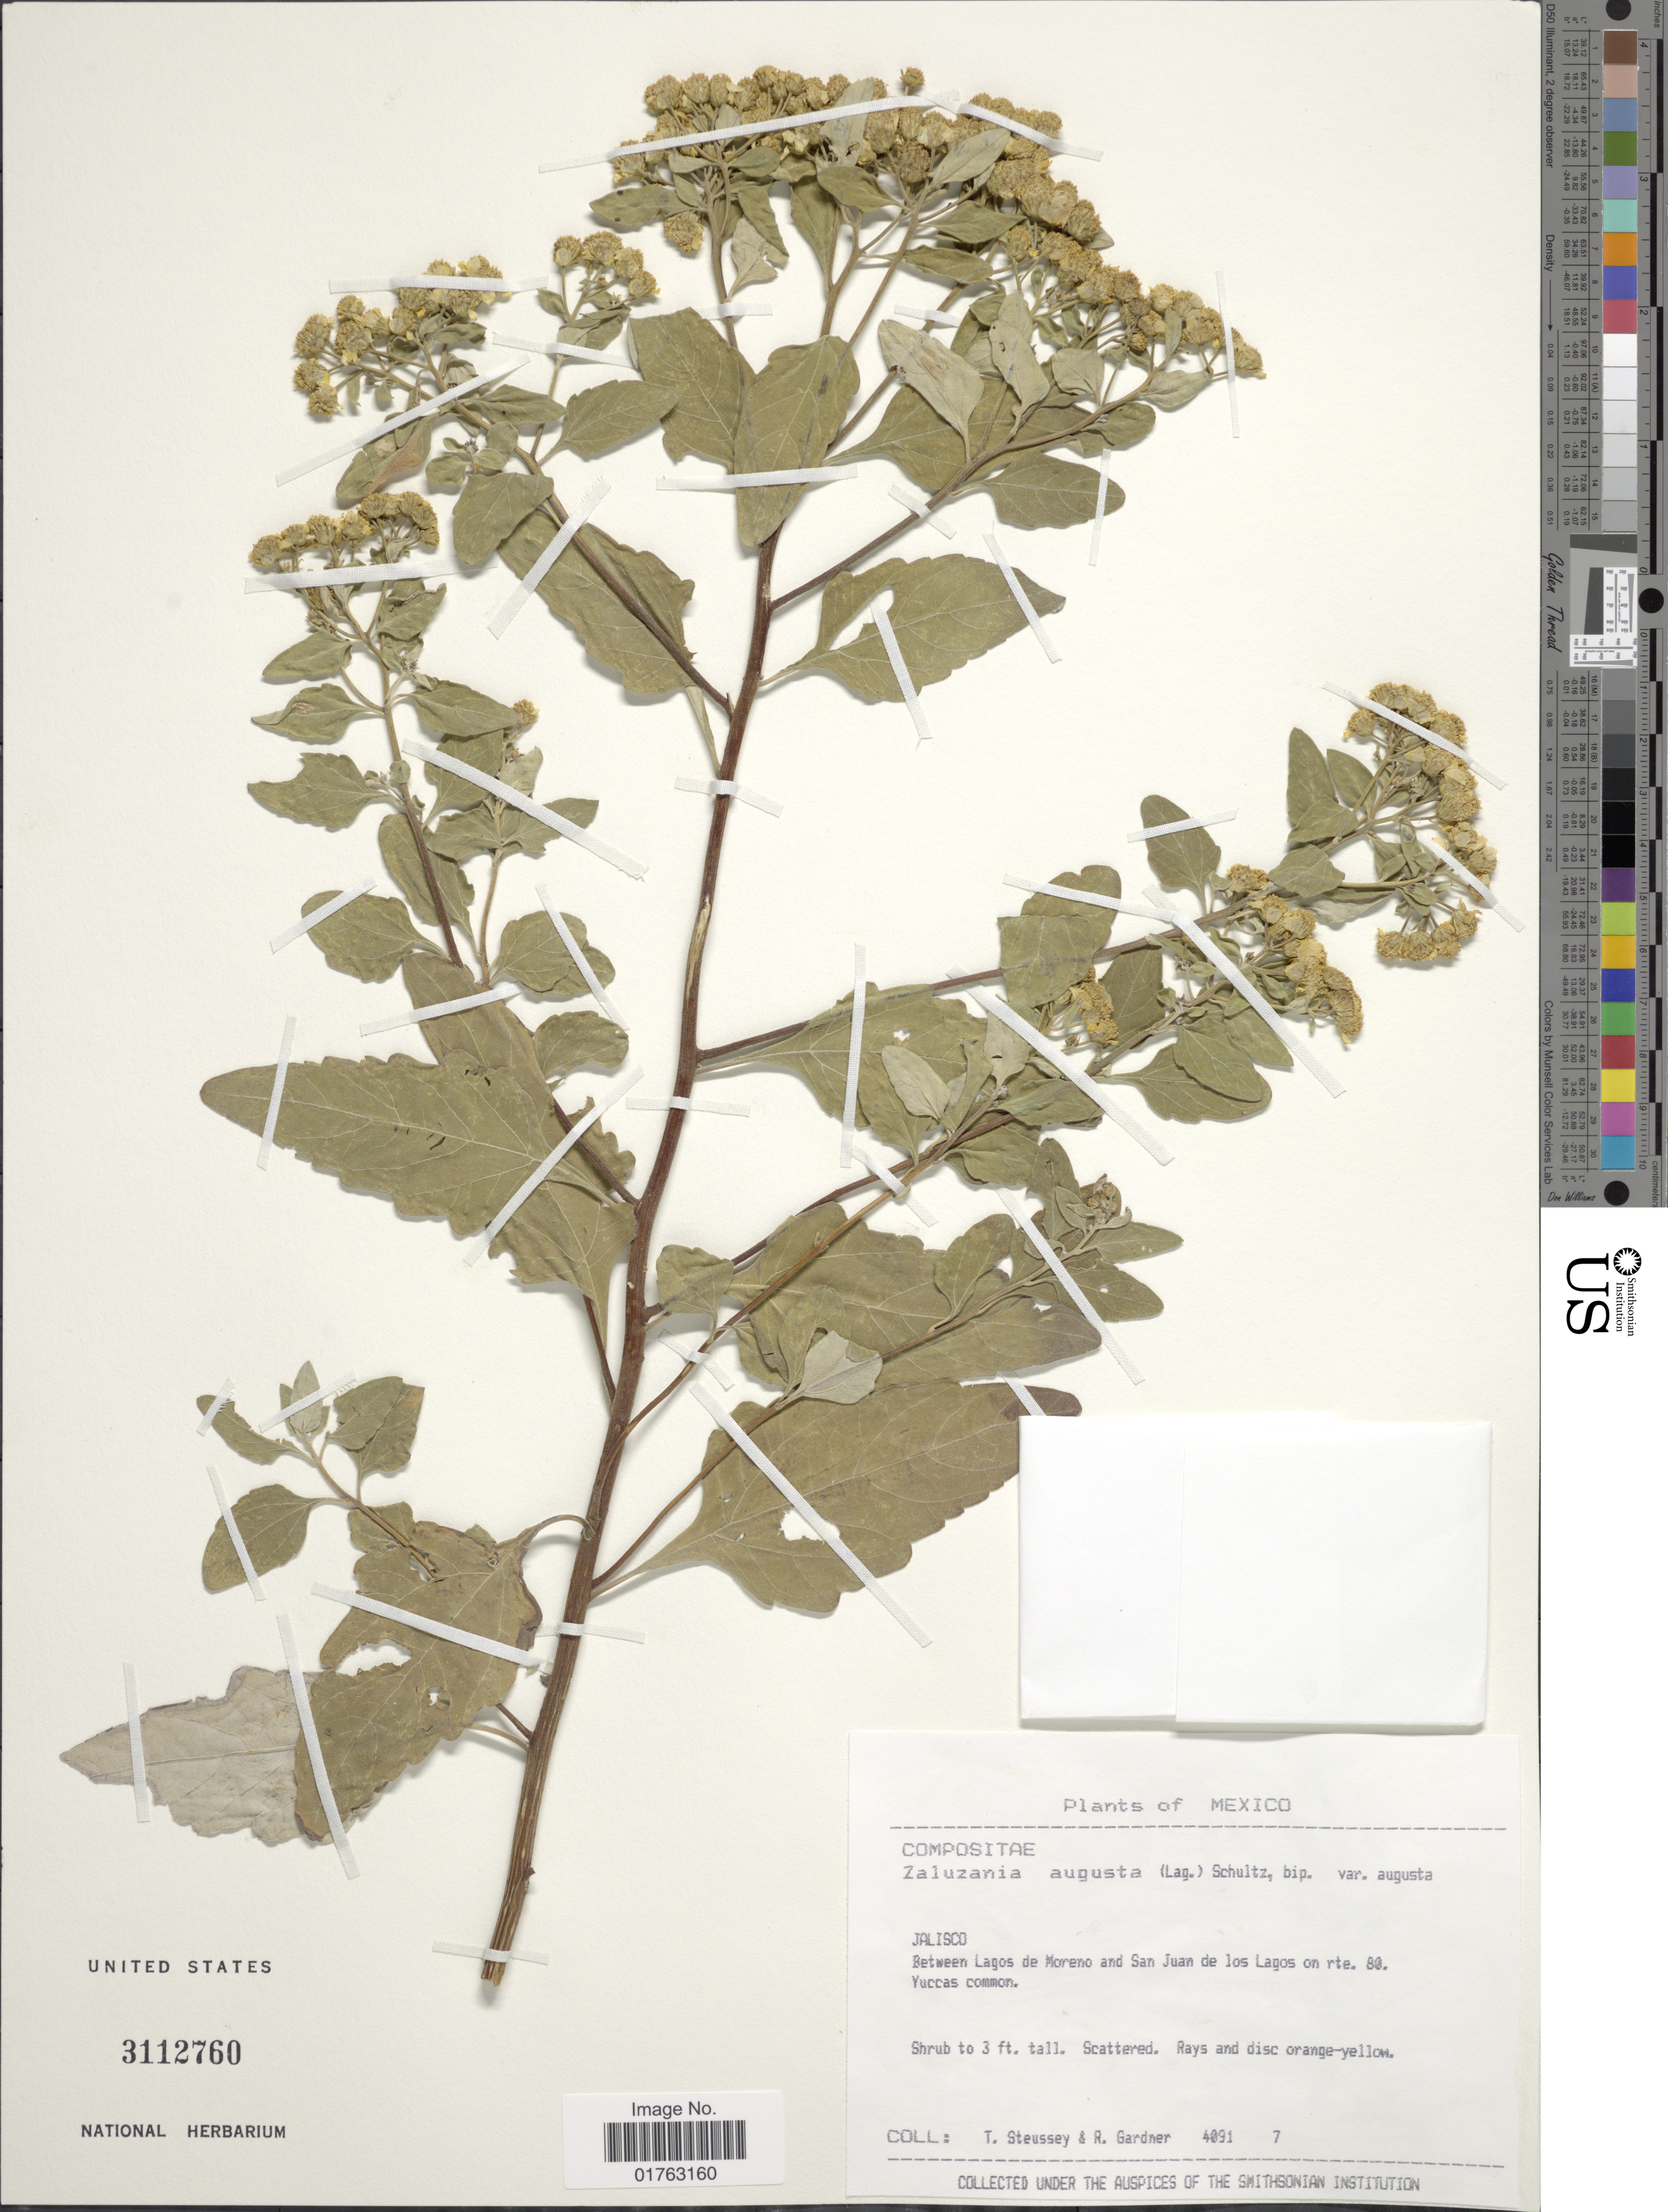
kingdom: Plantae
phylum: Tracheophyta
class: Magnoliopsida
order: Asterales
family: Asteraceae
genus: Zaluzania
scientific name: Zaluzania angusta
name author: (Lag.) Sch. Bip.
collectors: T. Steussy & R. C. Gardner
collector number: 4091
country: Mexico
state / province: Jalisco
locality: Between Lagos de Moreno and San Juan de los Lagos on rte. 80, Yuccas common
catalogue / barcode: US 3112760